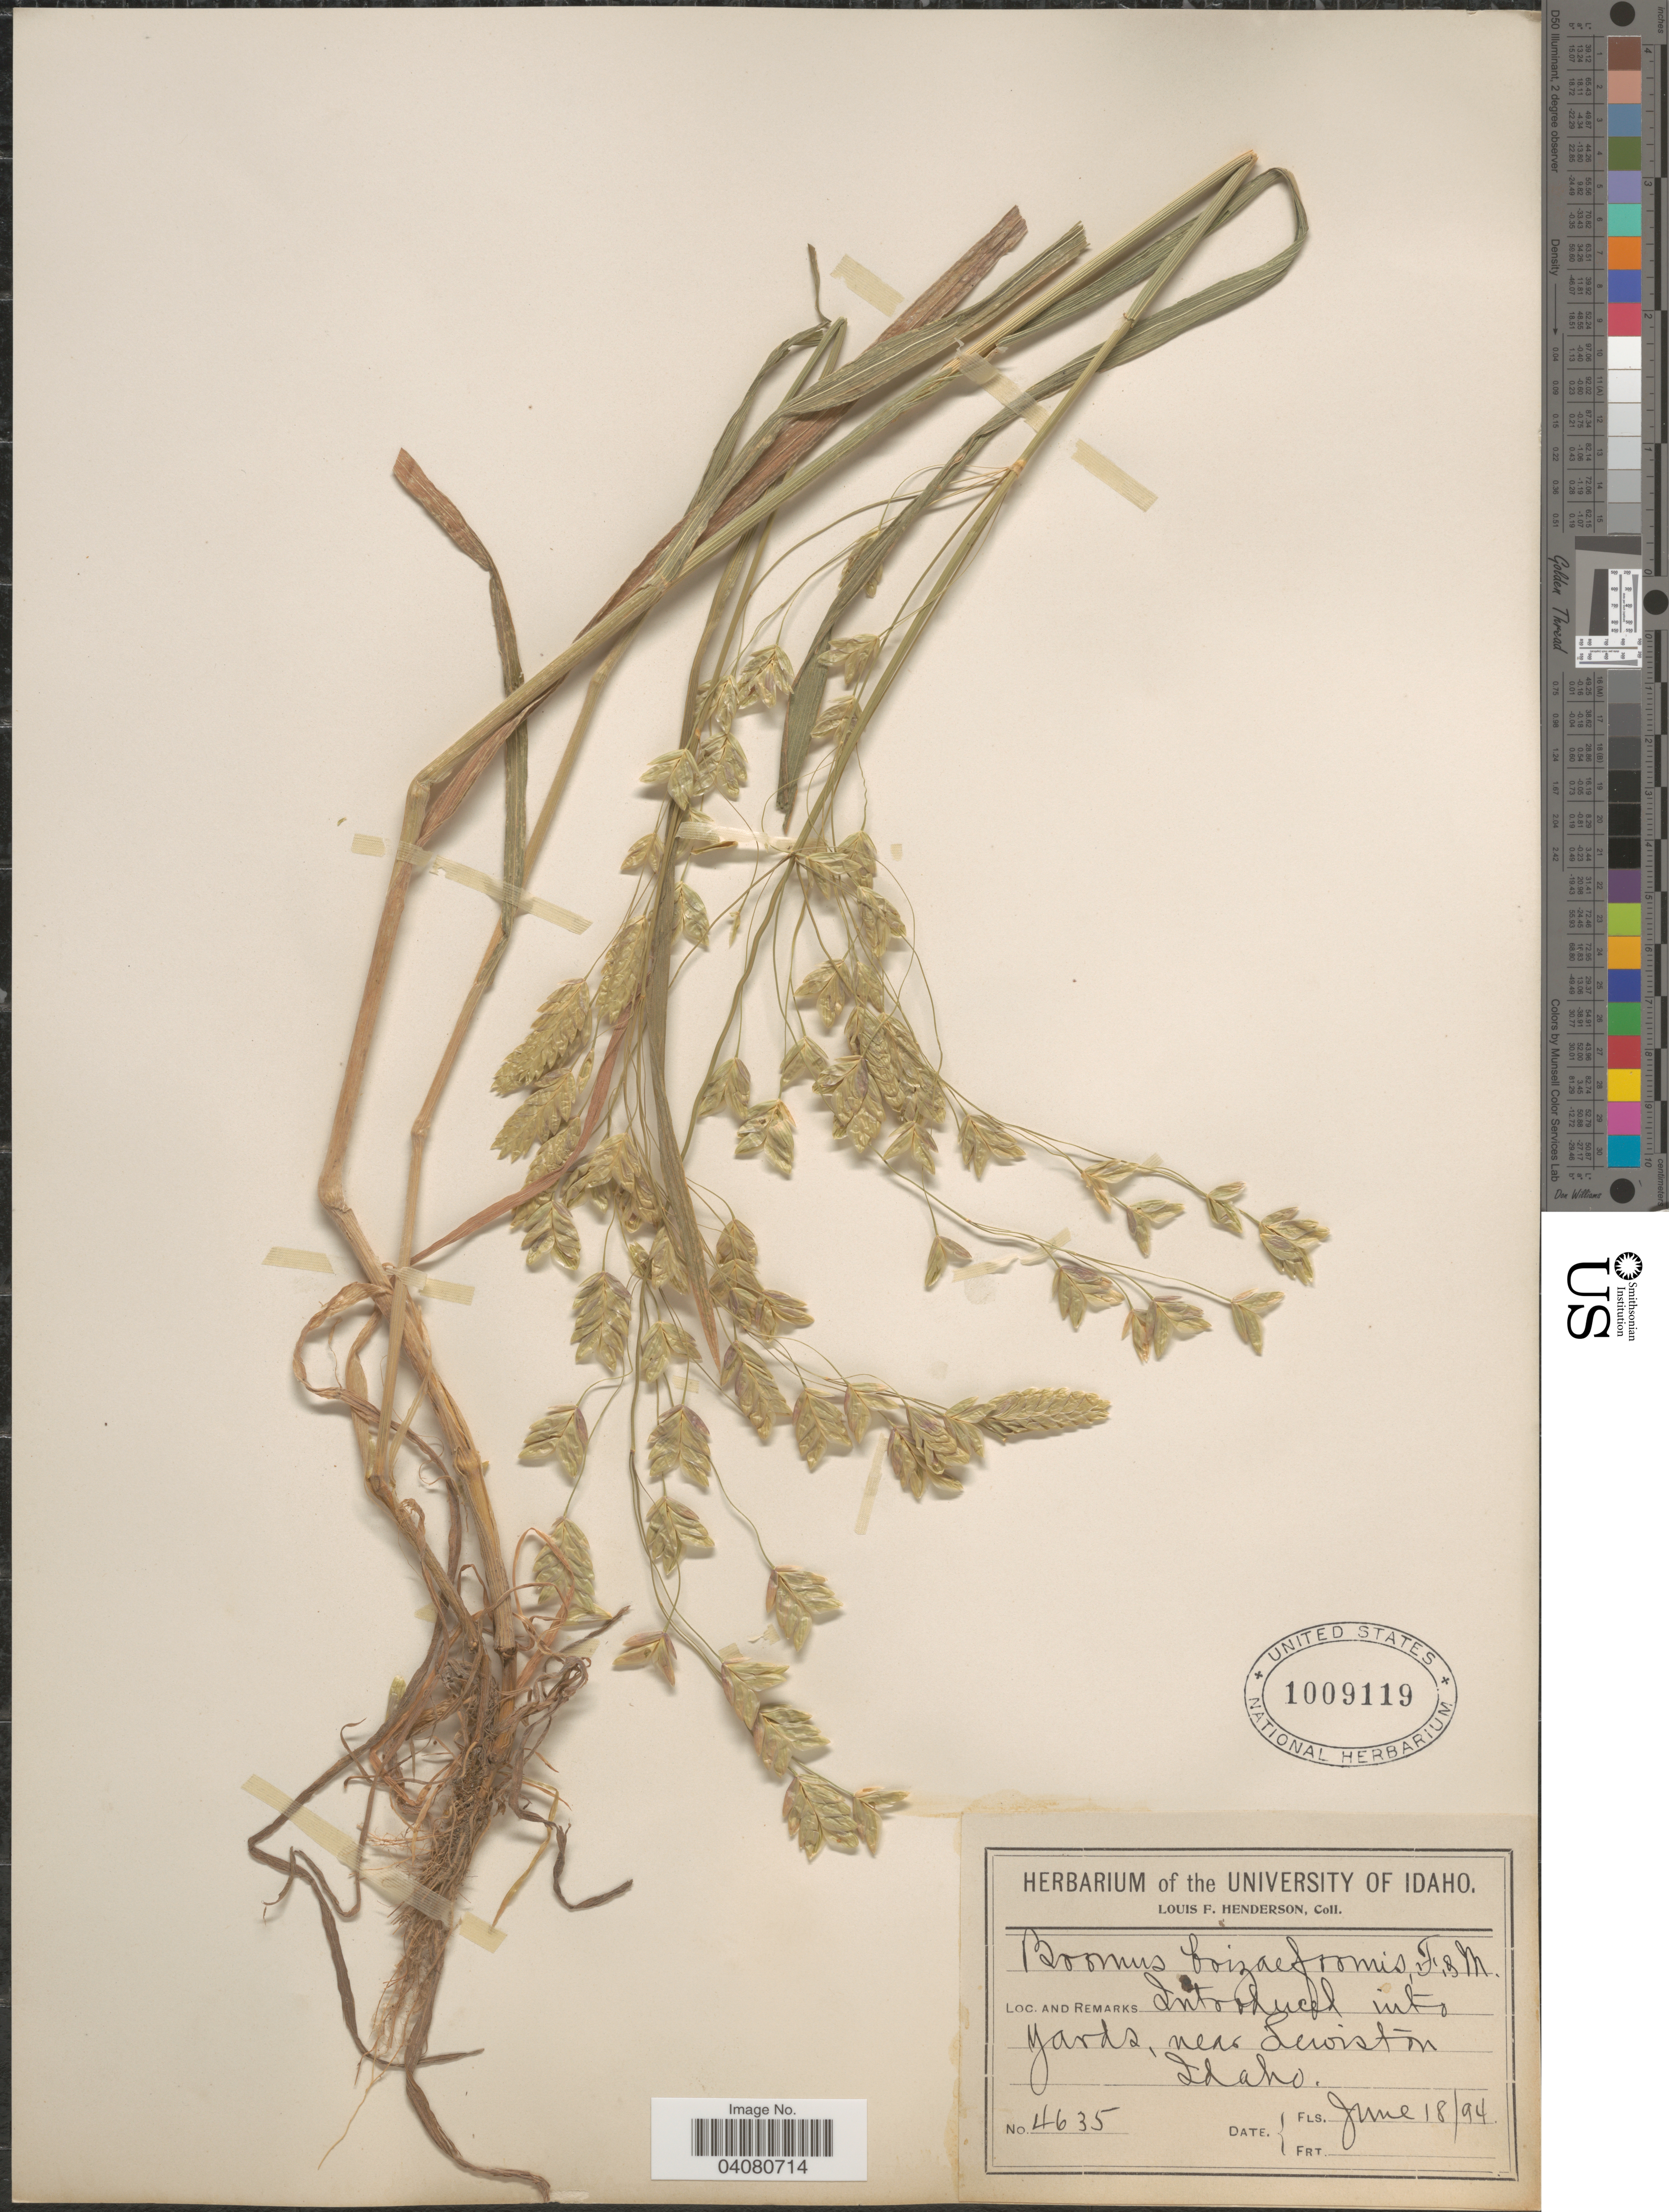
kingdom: Plantae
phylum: Tracheophyta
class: Liliopsida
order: Poales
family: Poaceae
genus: Bromus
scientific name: Bromus briziformis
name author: Fisch. & C.A. Mey.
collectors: L. Henderson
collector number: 4635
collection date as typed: Transcribed d/m/y: 18/6/94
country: United States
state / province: Idaho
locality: Introduced into yards, near Lewiston.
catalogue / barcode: US 1009119